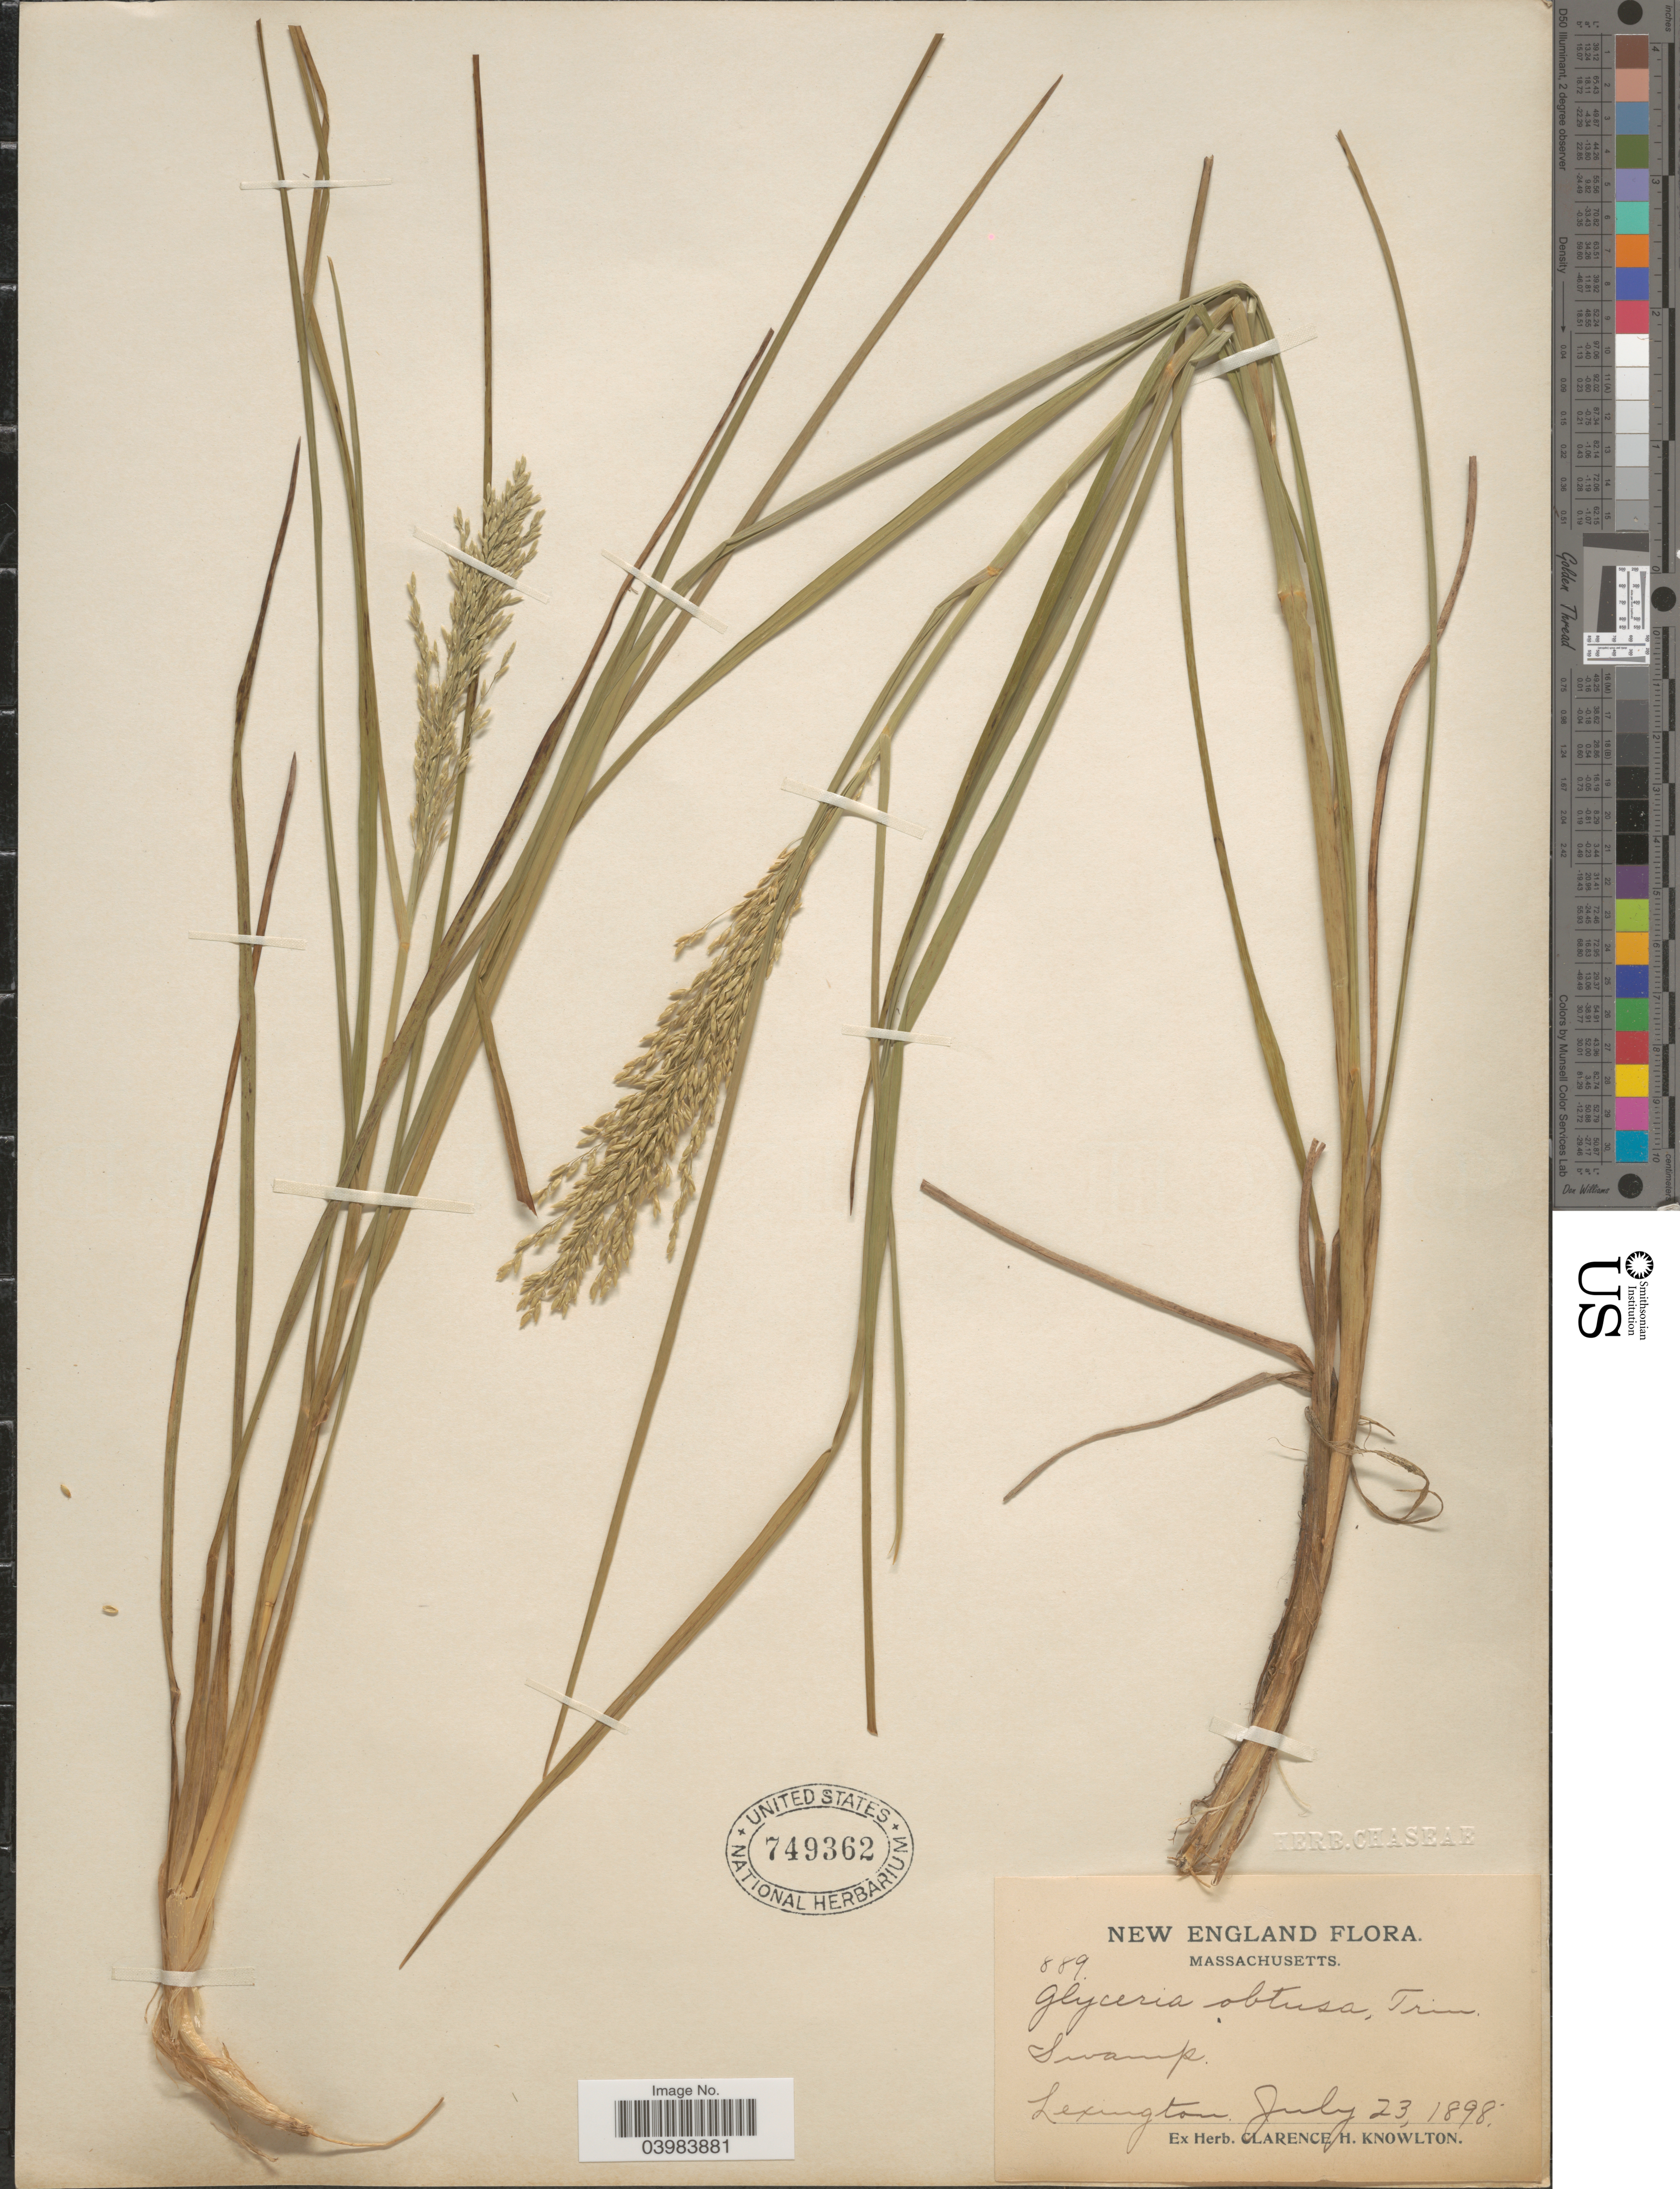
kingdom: Plantae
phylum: Tracheophyta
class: Liliopsida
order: Poales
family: Poaceae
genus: Glyceria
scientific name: Glyceria obtusa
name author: (Muhl.) Trin.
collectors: Ex Herb. Clarence H. Knowlton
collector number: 889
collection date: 1898-07-23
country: United States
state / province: Massachusetts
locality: New England. Lexington.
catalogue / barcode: US 749362